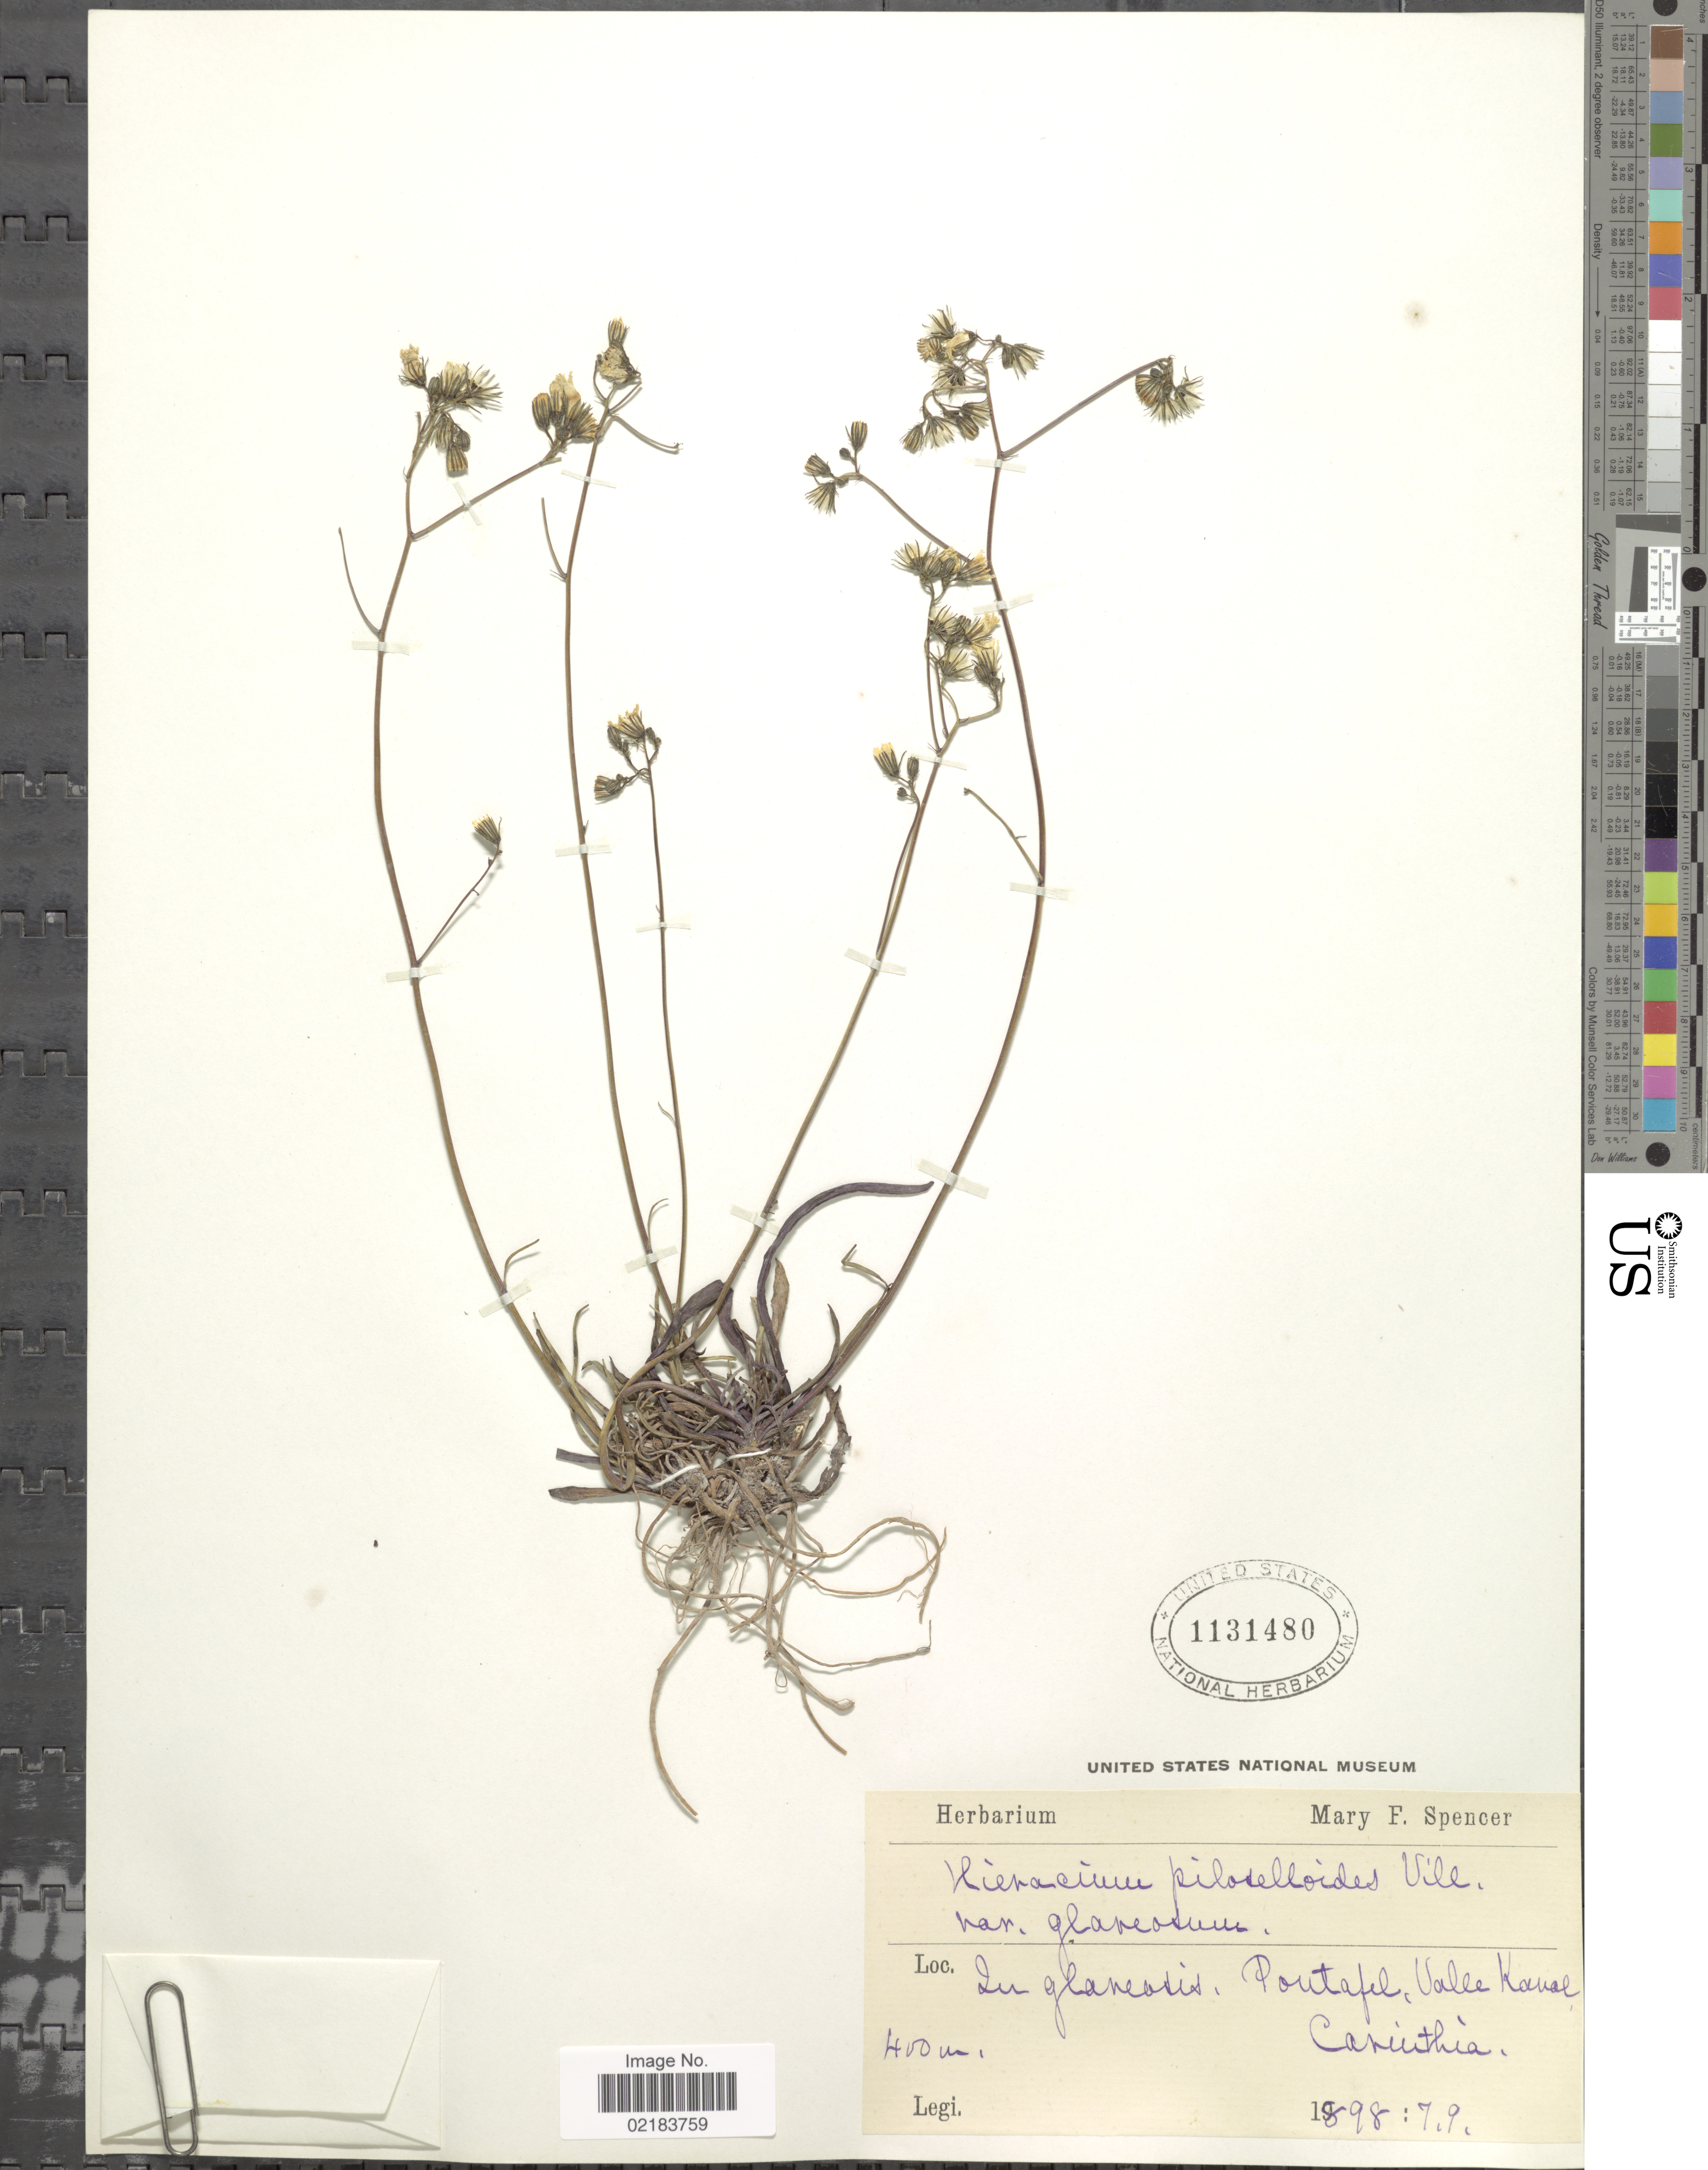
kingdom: Plantae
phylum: Tracheophyta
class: Magnoliopsida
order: Asterales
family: Asteraceae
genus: Pilosella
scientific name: Pilosella piloselloides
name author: (Vill.) Soják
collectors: M. Spencer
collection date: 1898-07-09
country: Italy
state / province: Friuli-Venezia Giulia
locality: In glaneosis: Pontafel, Valle Kanal, Carinthia.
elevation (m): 400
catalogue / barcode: US 1131480